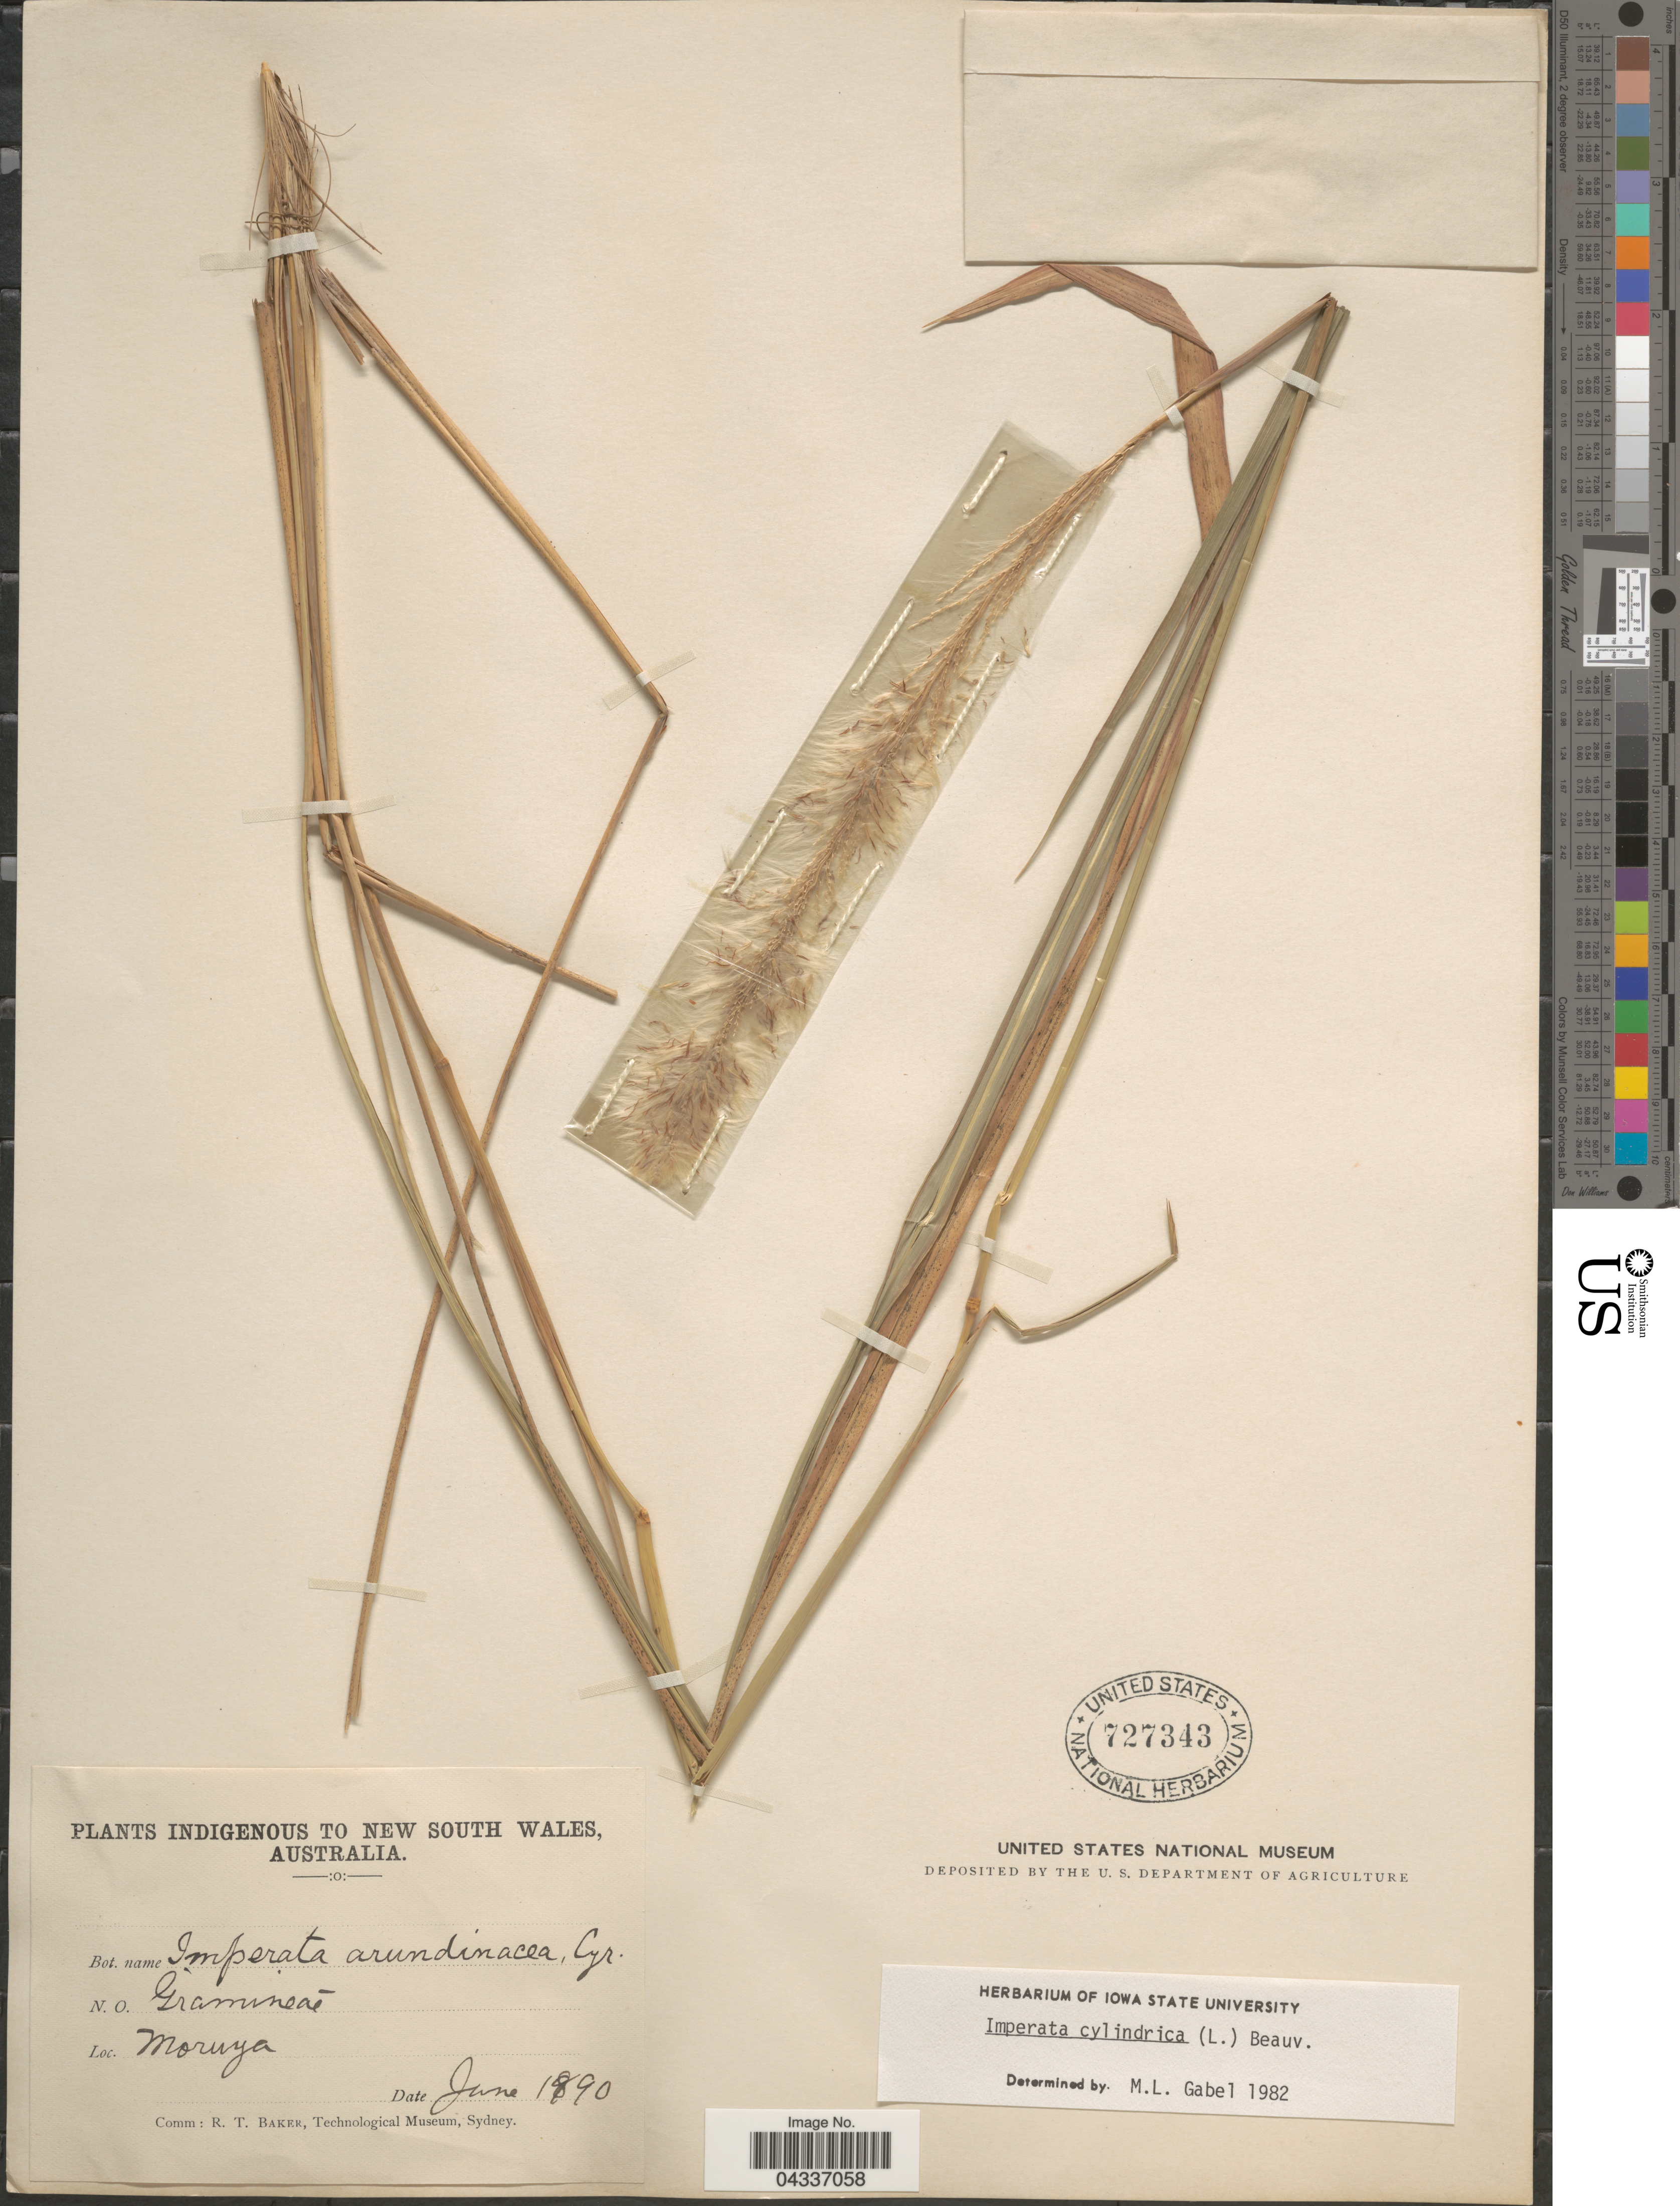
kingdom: Plantae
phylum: Tracheophyta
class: Liliopsida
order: Poales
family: Poaceae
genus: Imperata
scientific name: Imperata cylindrica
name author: (L.) P. Beauv.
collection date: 1990-06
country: Australia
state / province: New South Wales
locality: Moruya.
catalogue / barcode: US 727343